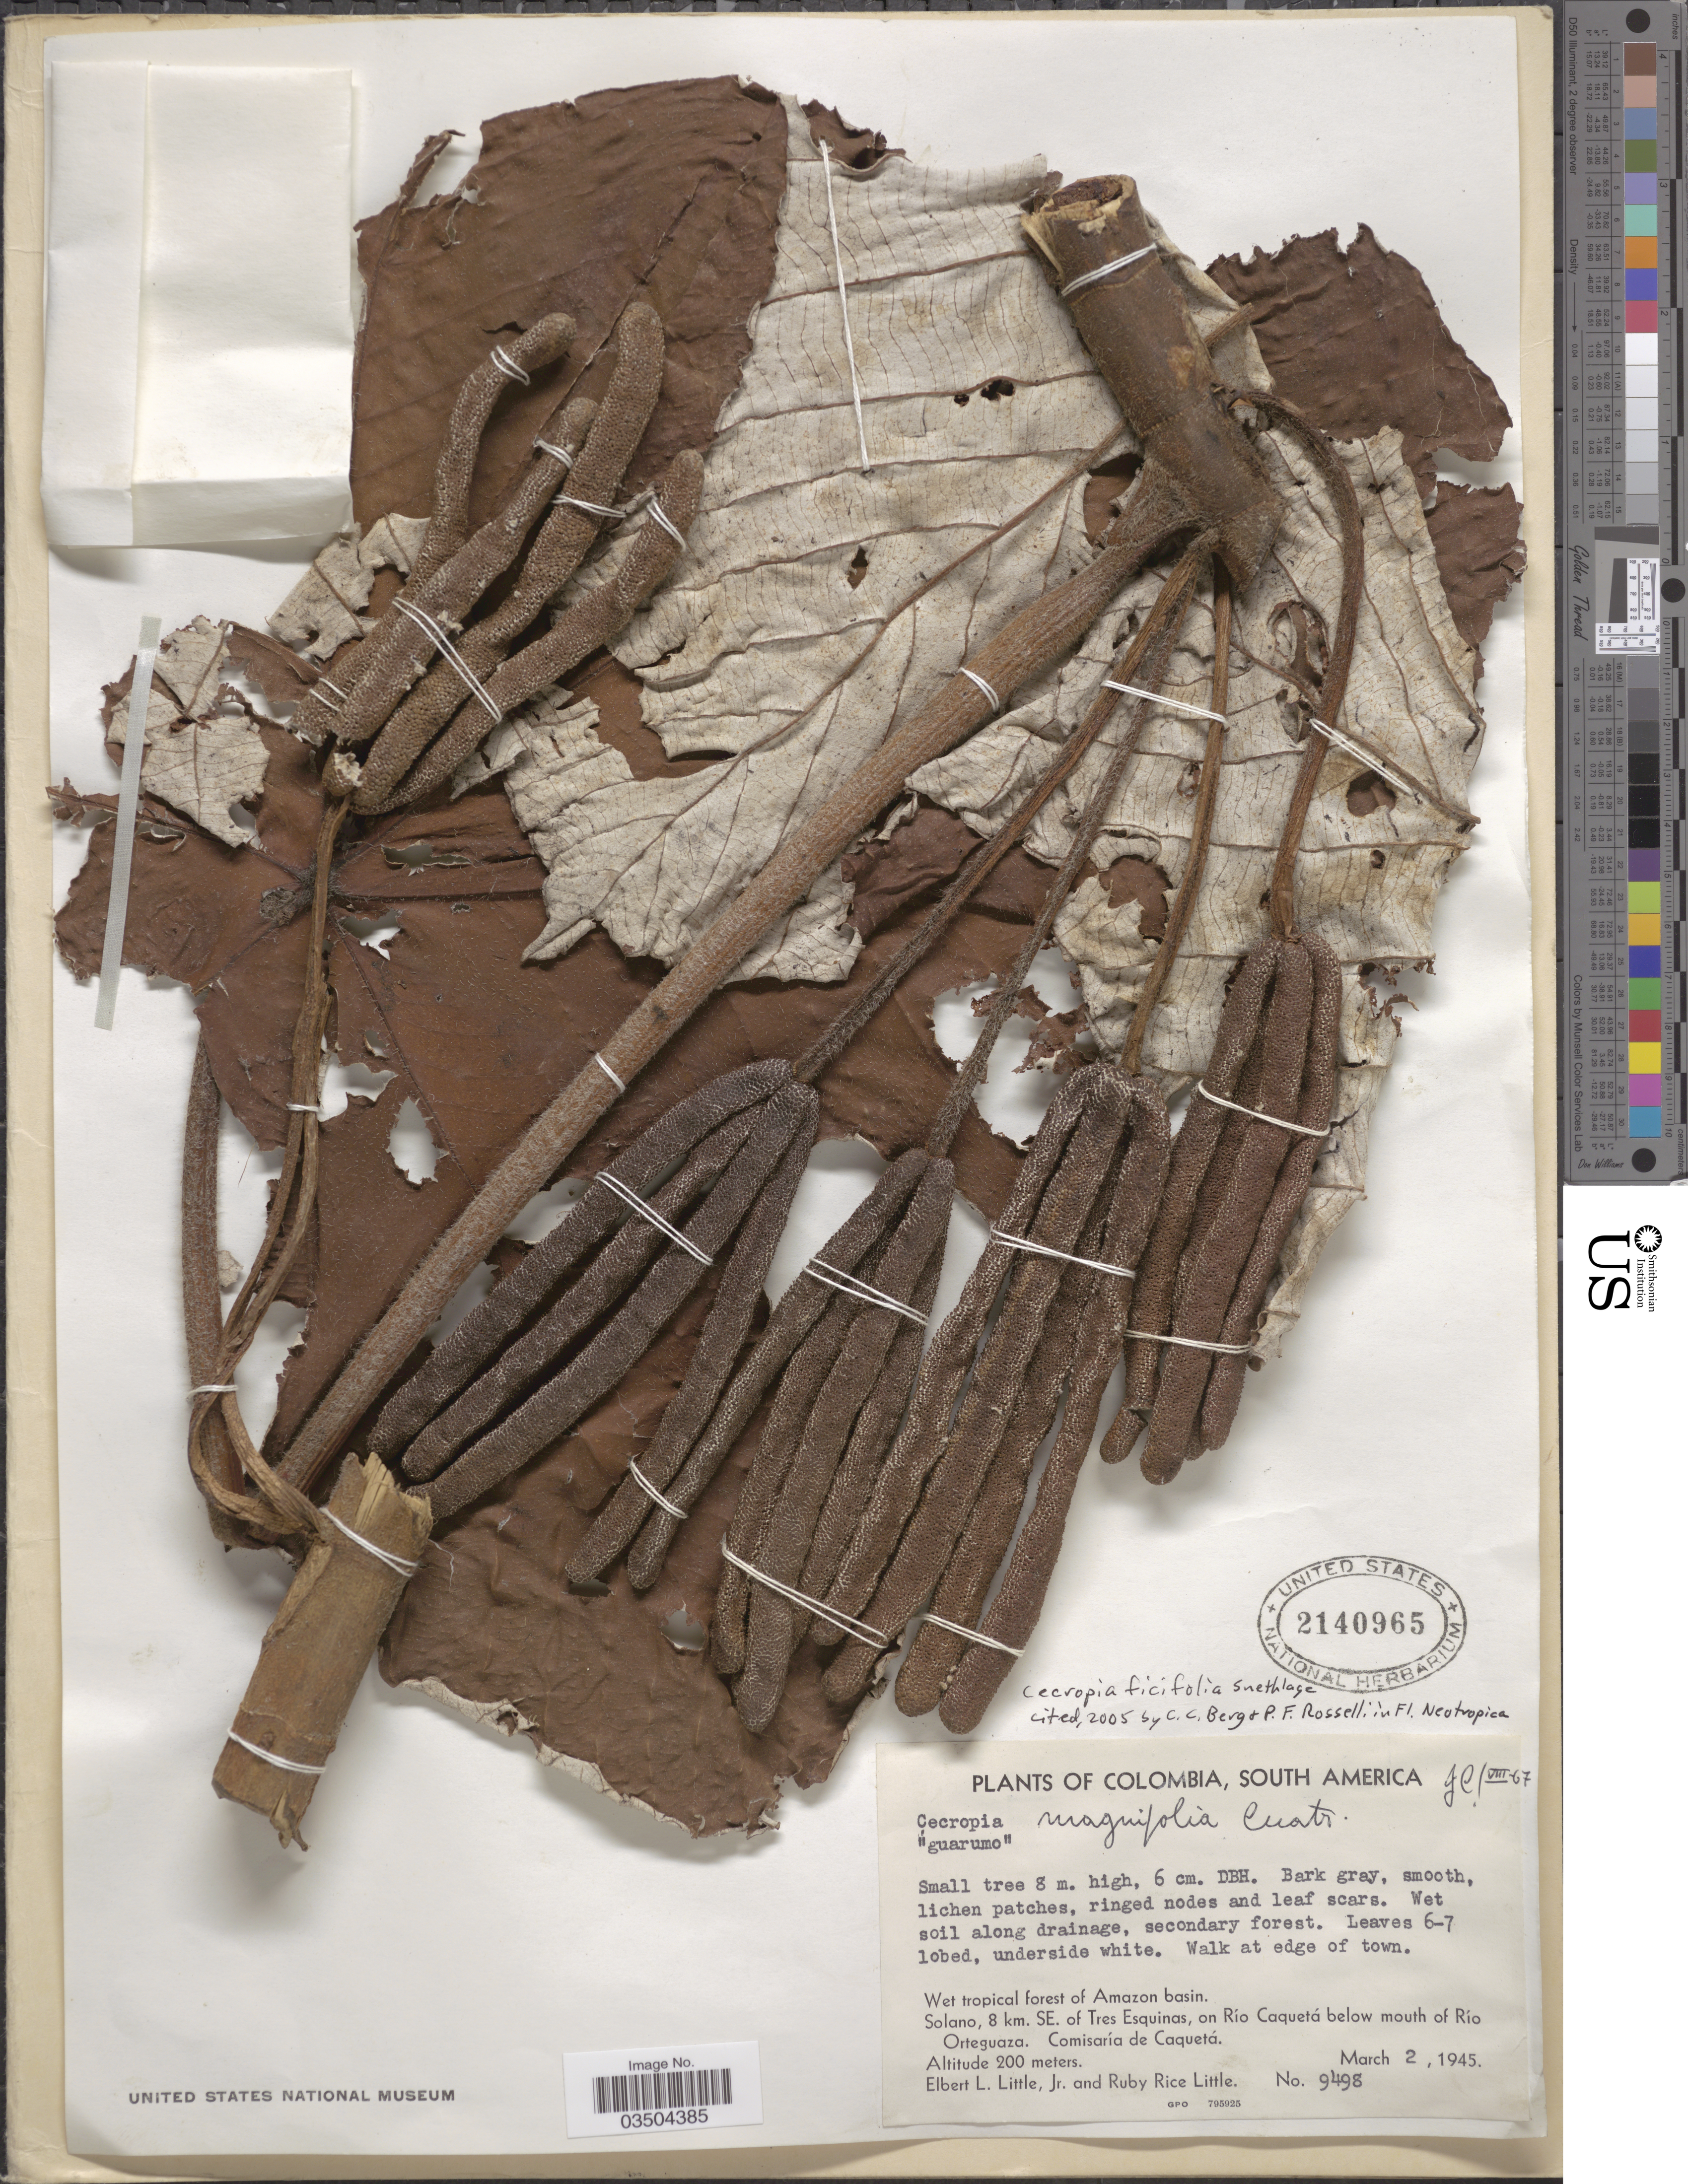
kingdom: Plantae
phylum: Tracheophyta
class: Magnoliopsida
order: Rosales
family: Urticaceae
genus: Cecropia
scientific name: Cecropia ficifolia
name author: Snethlage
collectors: E. L. Little & R. R. Little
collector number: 9498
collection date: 1945-03-02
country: Colombia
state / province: Caquetá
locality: Wet tropical forest of Amazon basin. Solano, 8 km. SE. of Tres Esquinas, on Río Caquetá below mouth of Río Orteguaza. Comisaría de Caquetá.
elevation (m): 200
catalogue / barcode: US 2140965